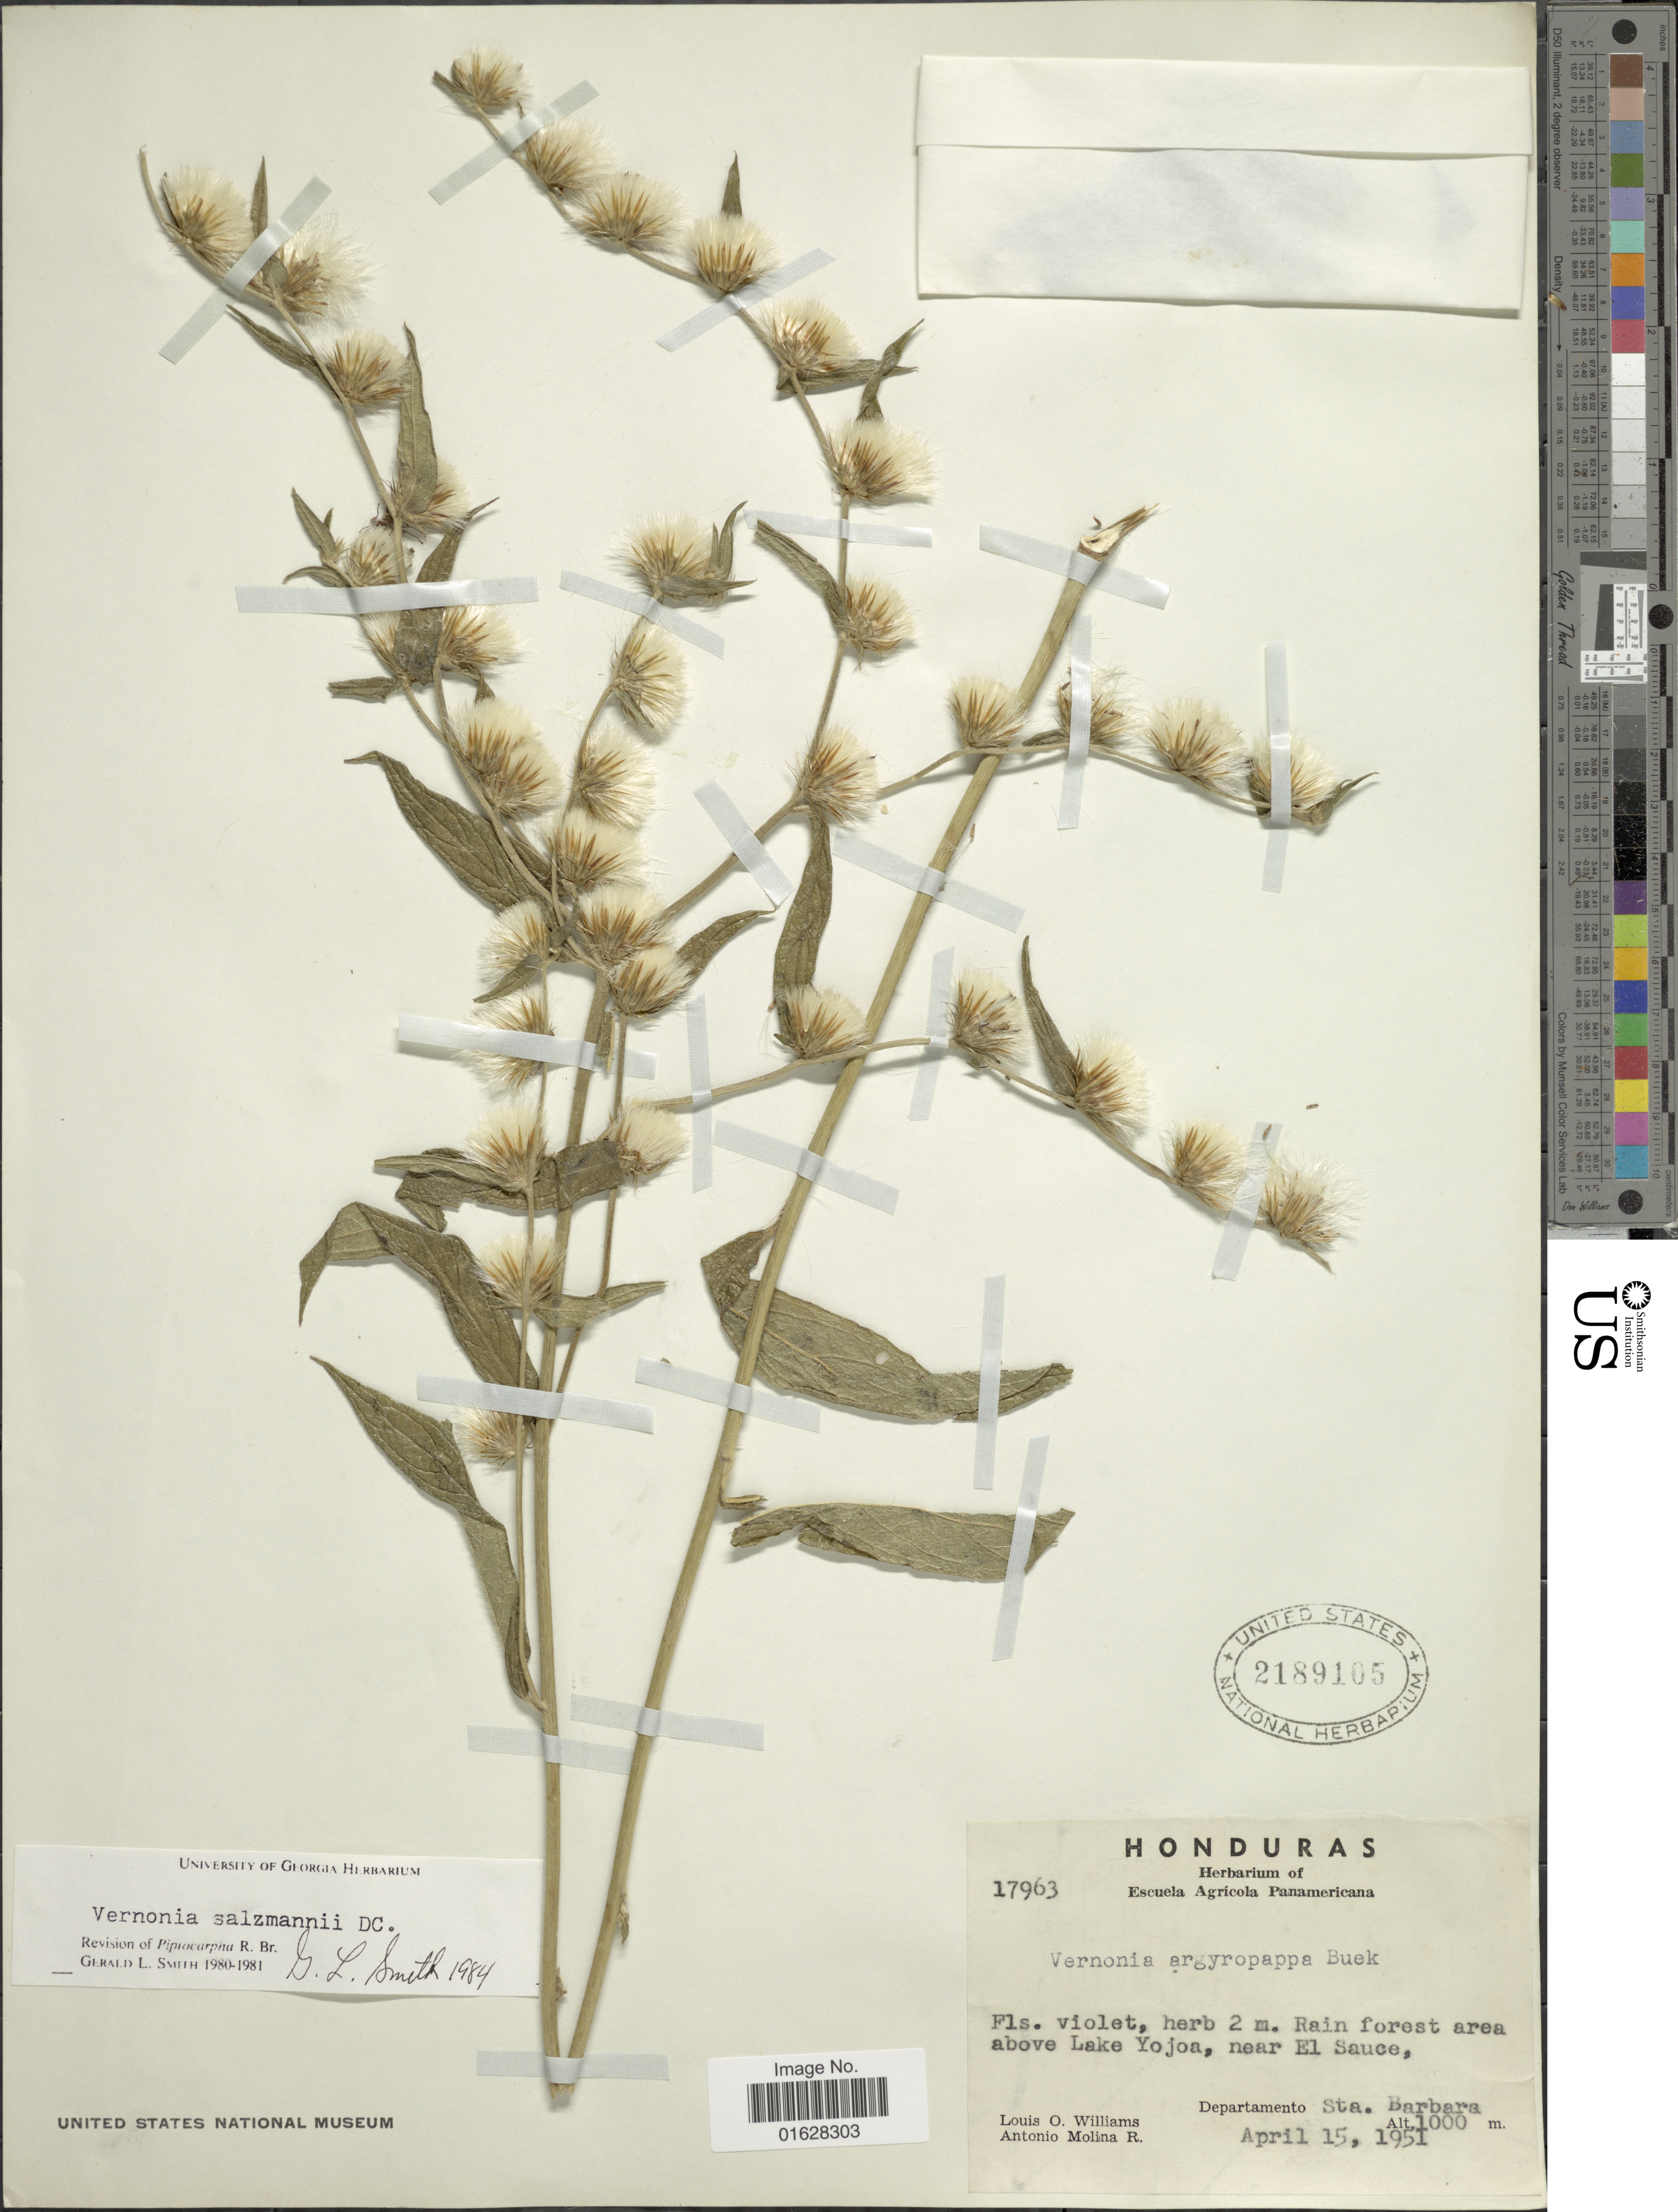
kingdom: Plantae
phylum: Tracheophyta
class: Magnoliopsida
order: Asterales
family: Asteraceae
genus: Lepidaploa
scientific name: Lepidaploa salzmannii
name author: (DC.) H. Rob.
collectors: L. O. Williams & A. Molina R.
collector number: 17963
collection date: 1951-04-15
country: Honduras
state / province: Santa Bárbara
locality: Area above Lake Yojoa, near El Sauce, Departamento Sta. Barbara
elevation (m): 1000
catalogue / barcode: US 2189105